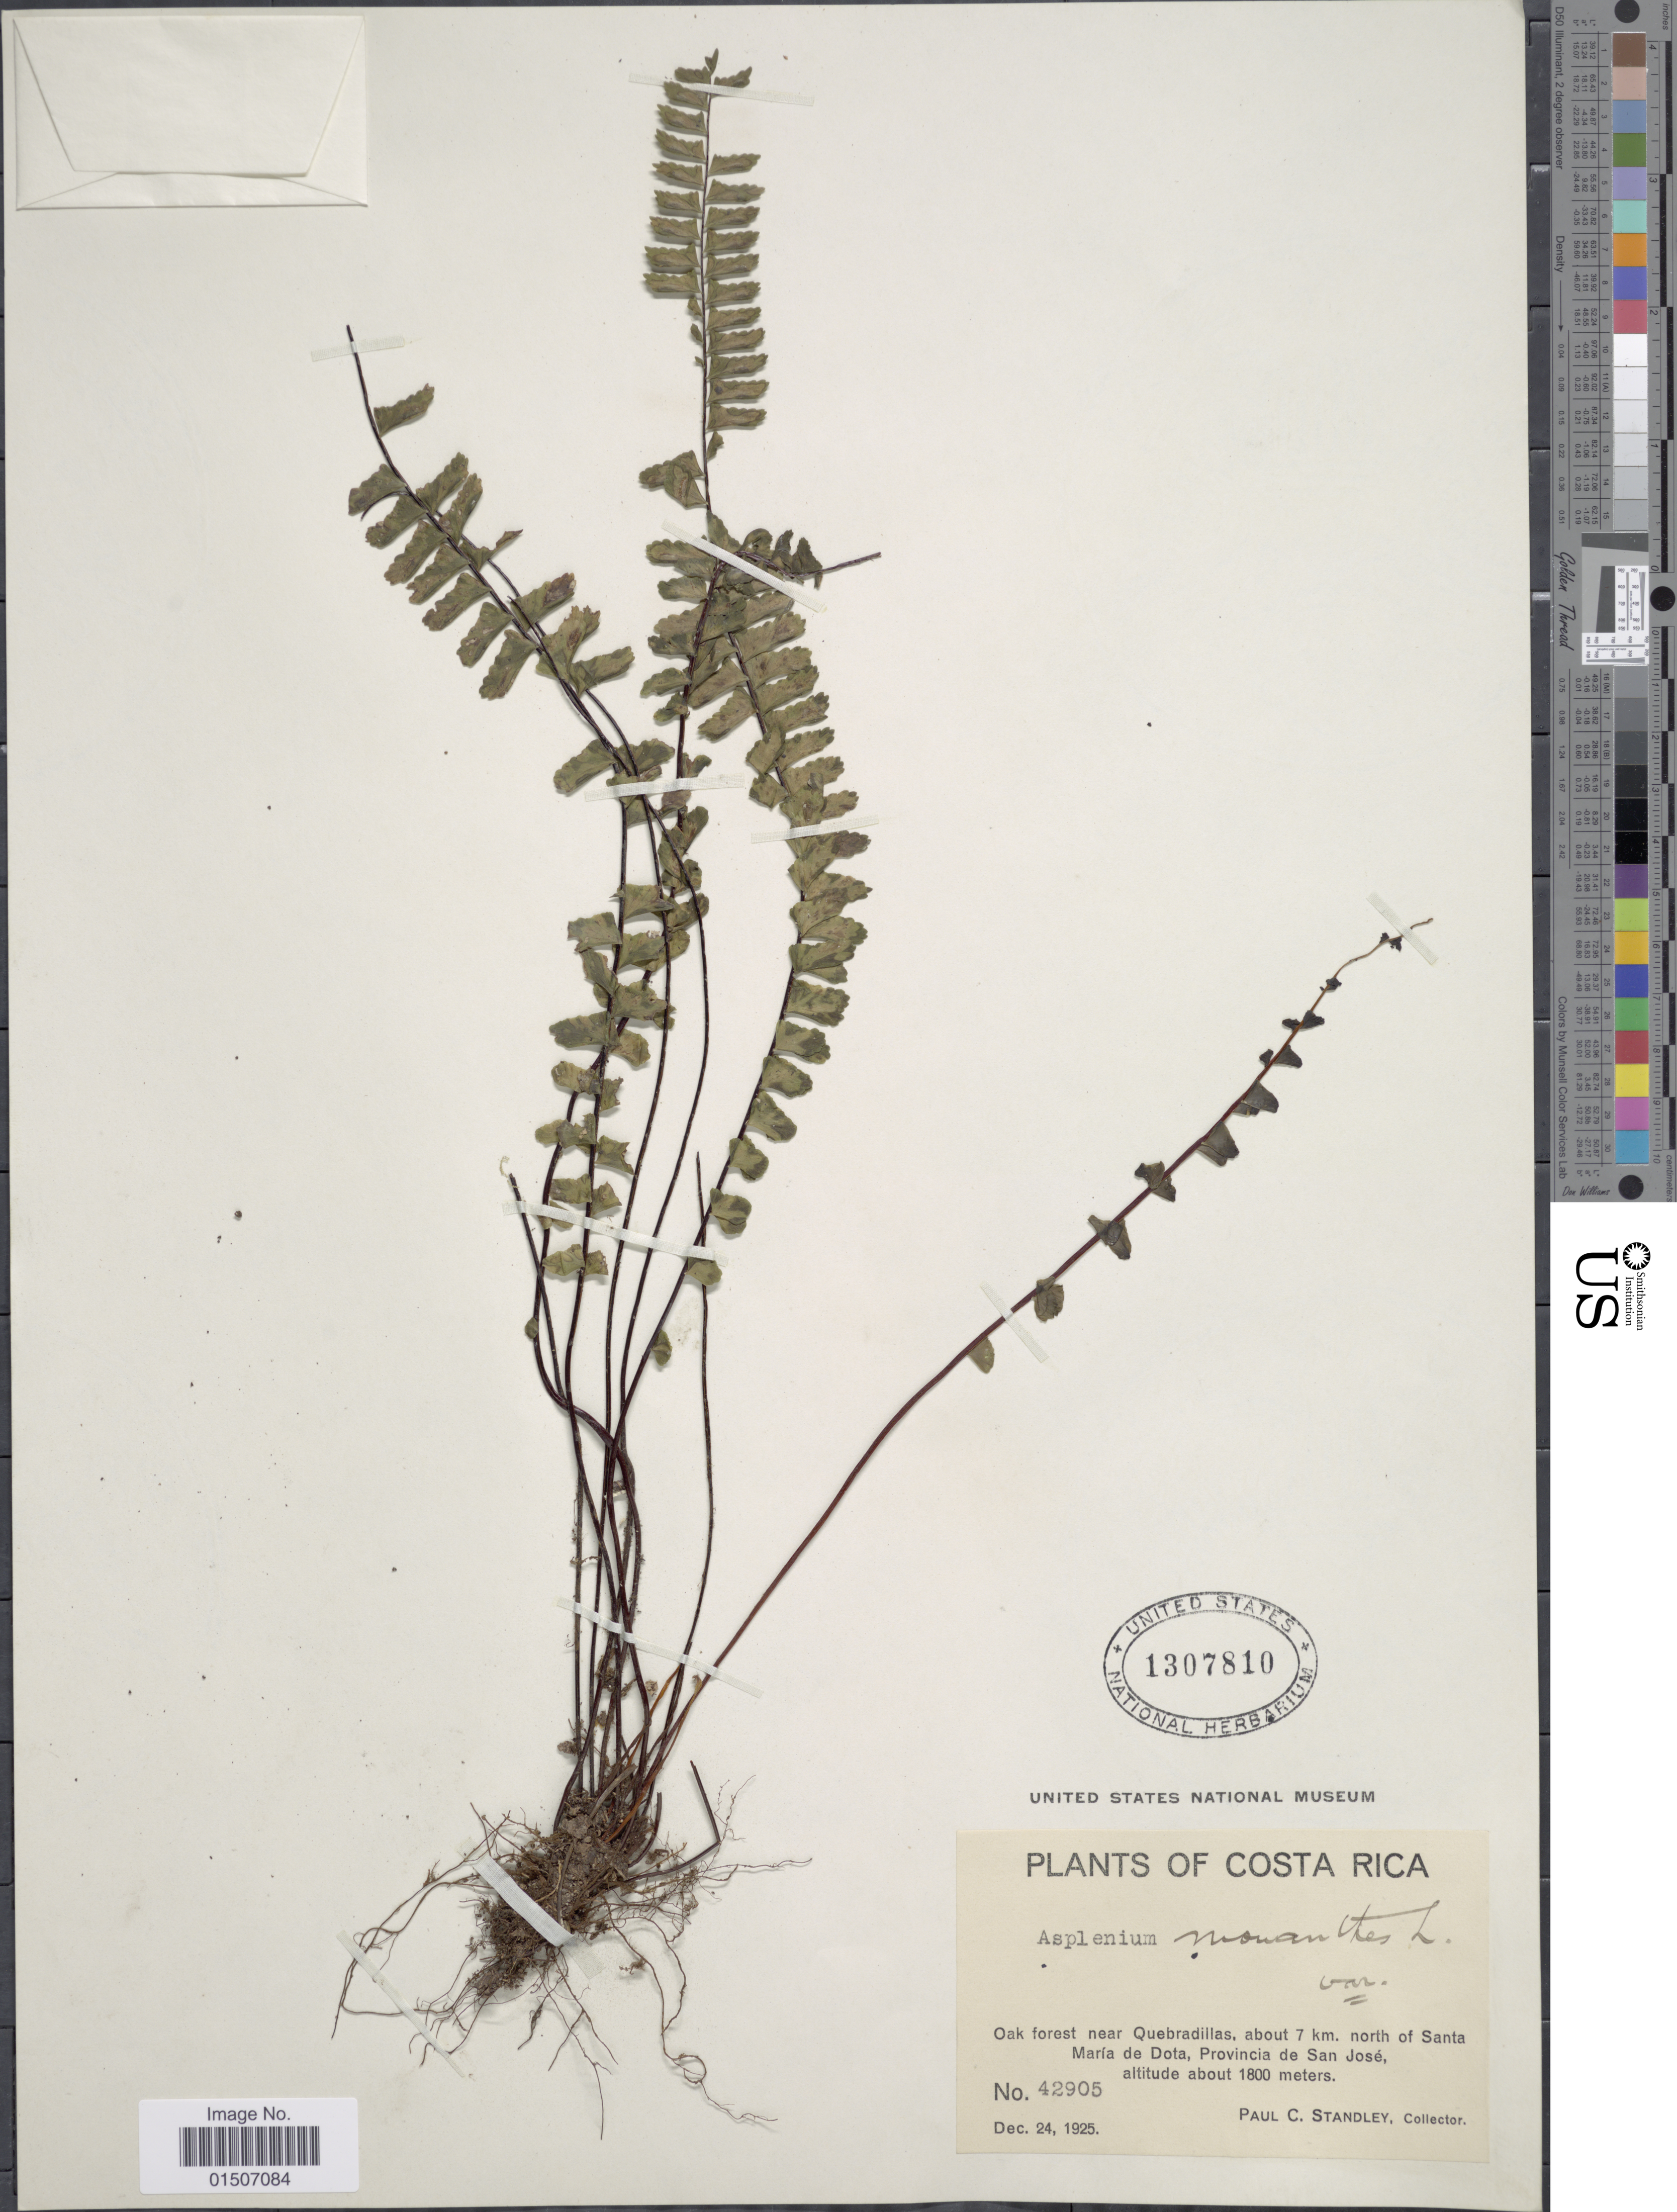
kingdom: Plantae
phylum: Tracheophyta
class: Polypodiopsida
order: Polypodiales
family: Aspleniaceae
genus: Asplenium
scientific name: Asplenium monanthes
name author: L.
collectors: P. C. Standley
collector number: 42905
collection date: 1925-12-24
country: Costa Rica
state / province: San José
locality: Oak forest near Quebradillas, about 7 km. north of Santa María de Dota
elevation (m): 1800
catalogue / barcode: US 1307810